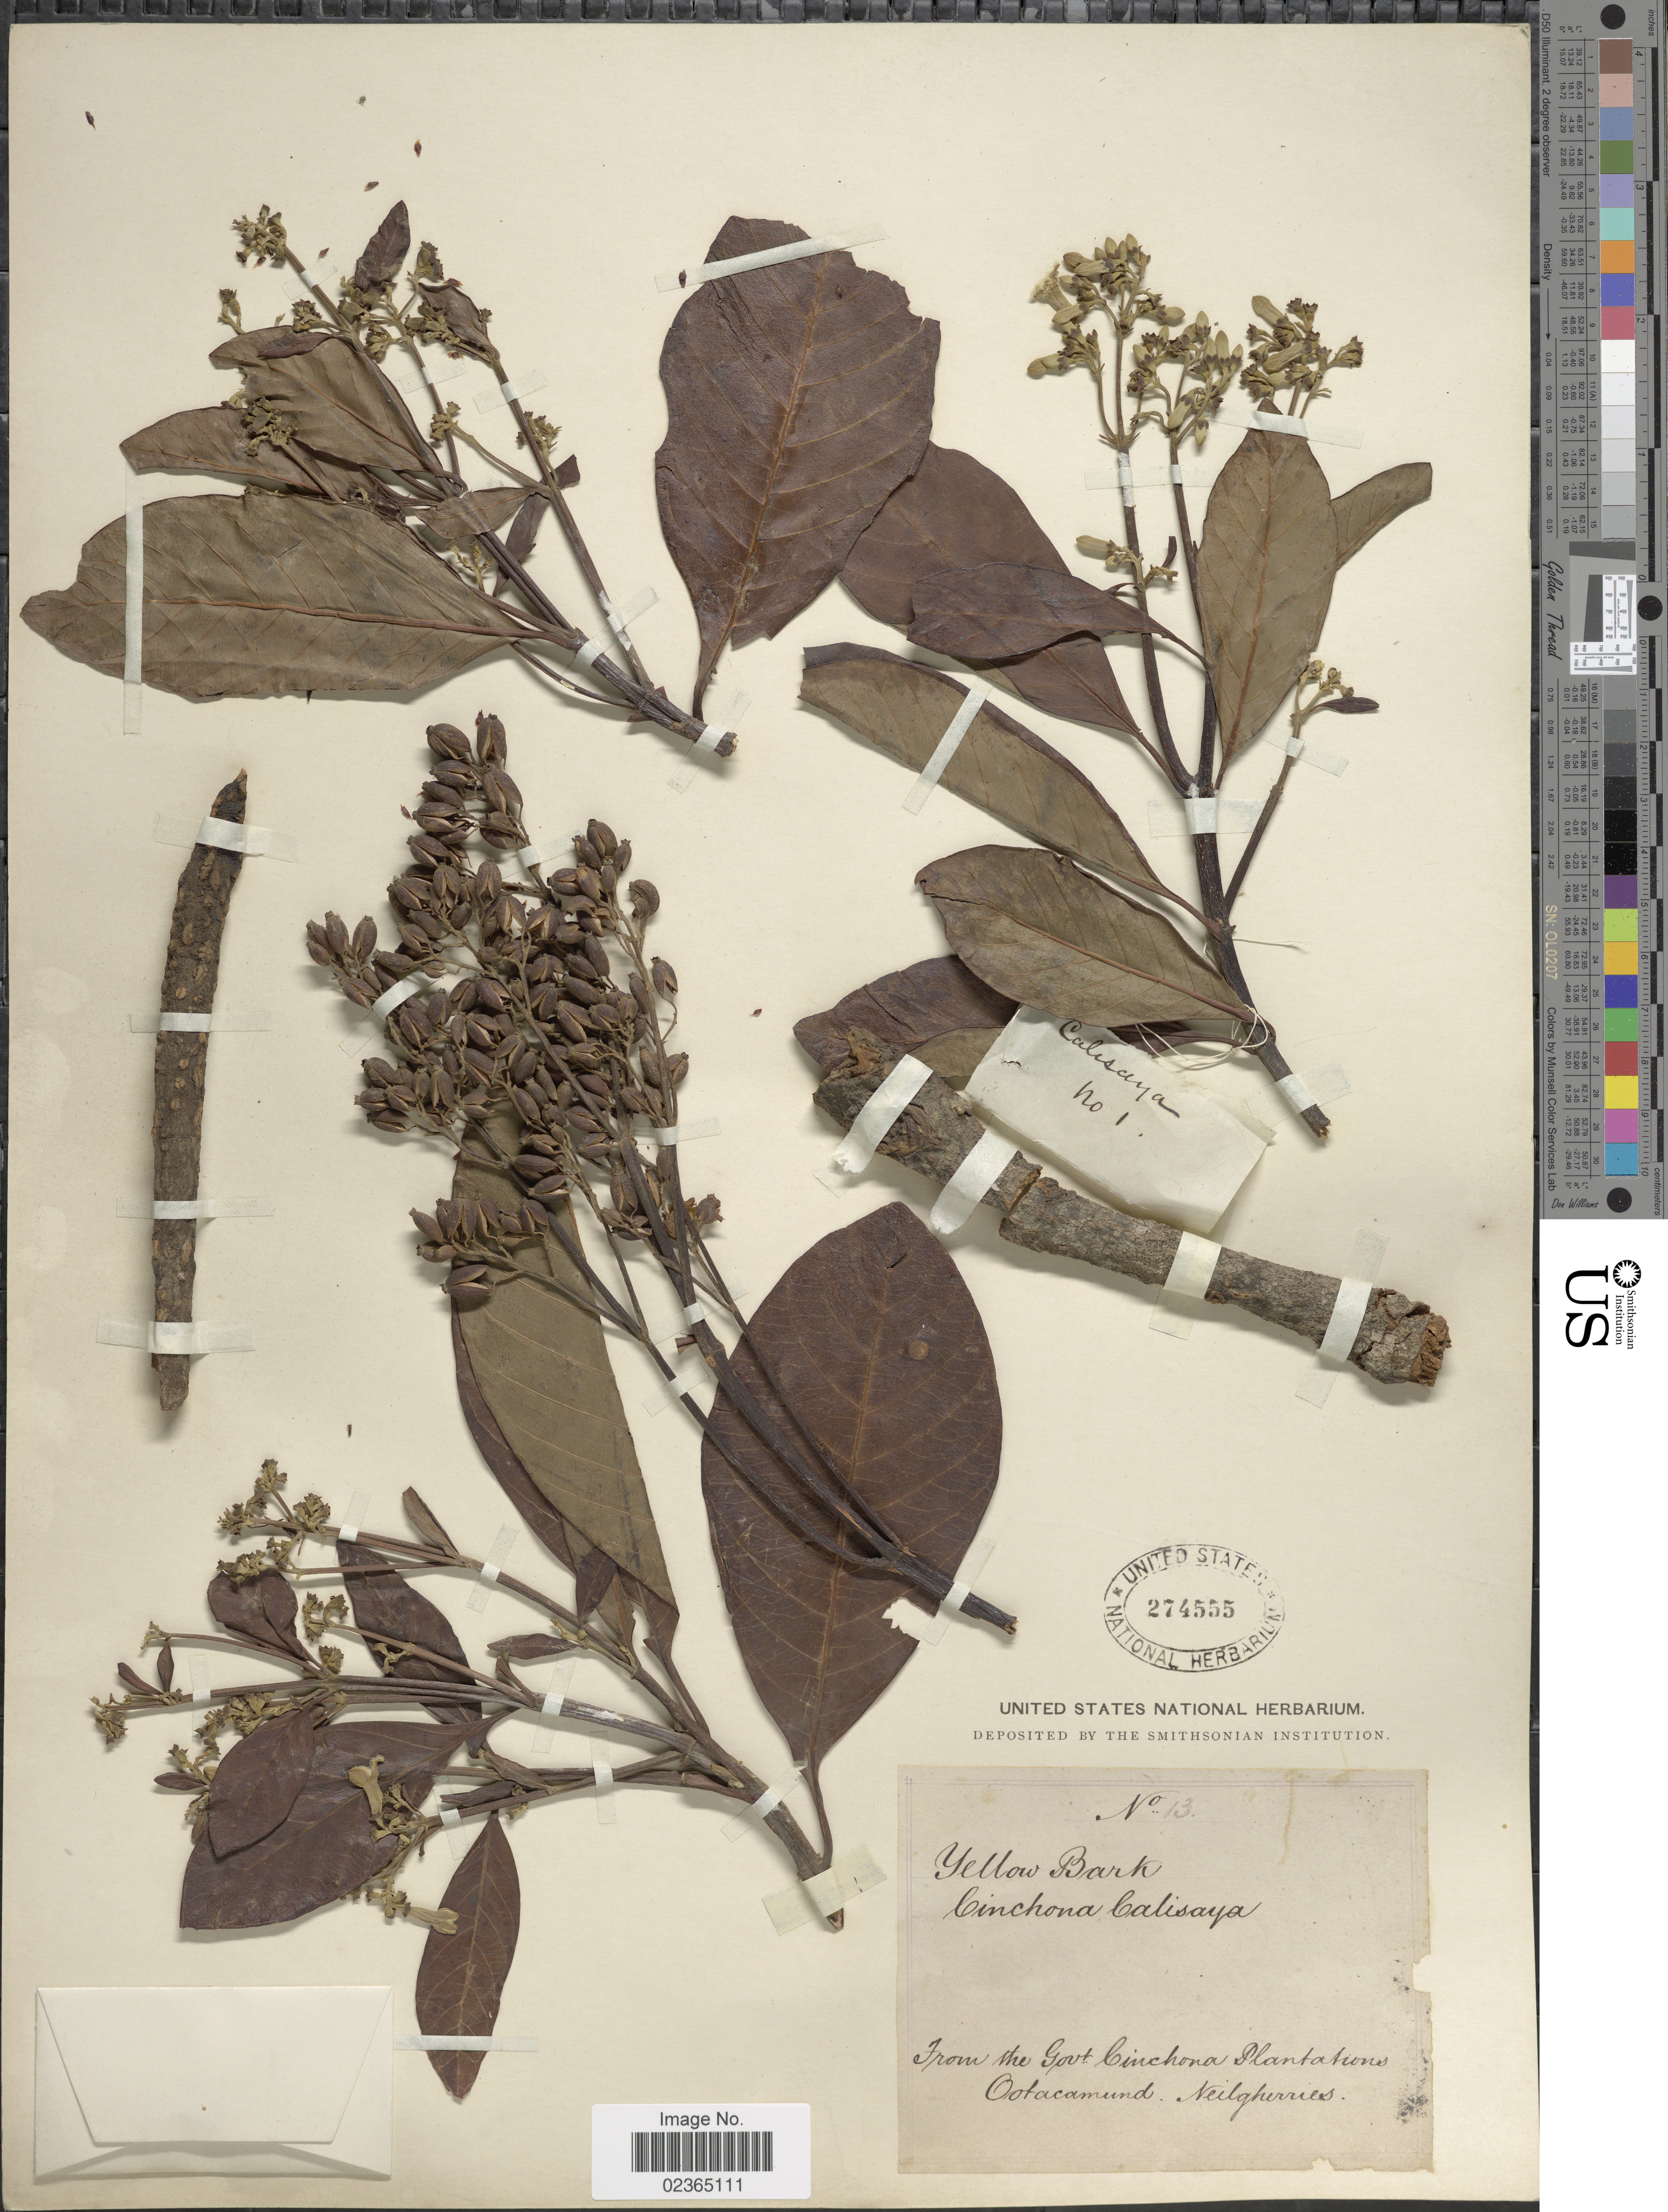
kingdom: Plantae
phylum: Tracheophyta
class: Magnoliopsida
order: Gentianales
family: Rubiaceae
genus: Cinchona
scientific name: Cinchona officinalis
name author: L.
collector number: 13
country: India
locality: Govt. Cinchona Plantations Ootacamund Neilgherries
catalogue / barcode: US 274555